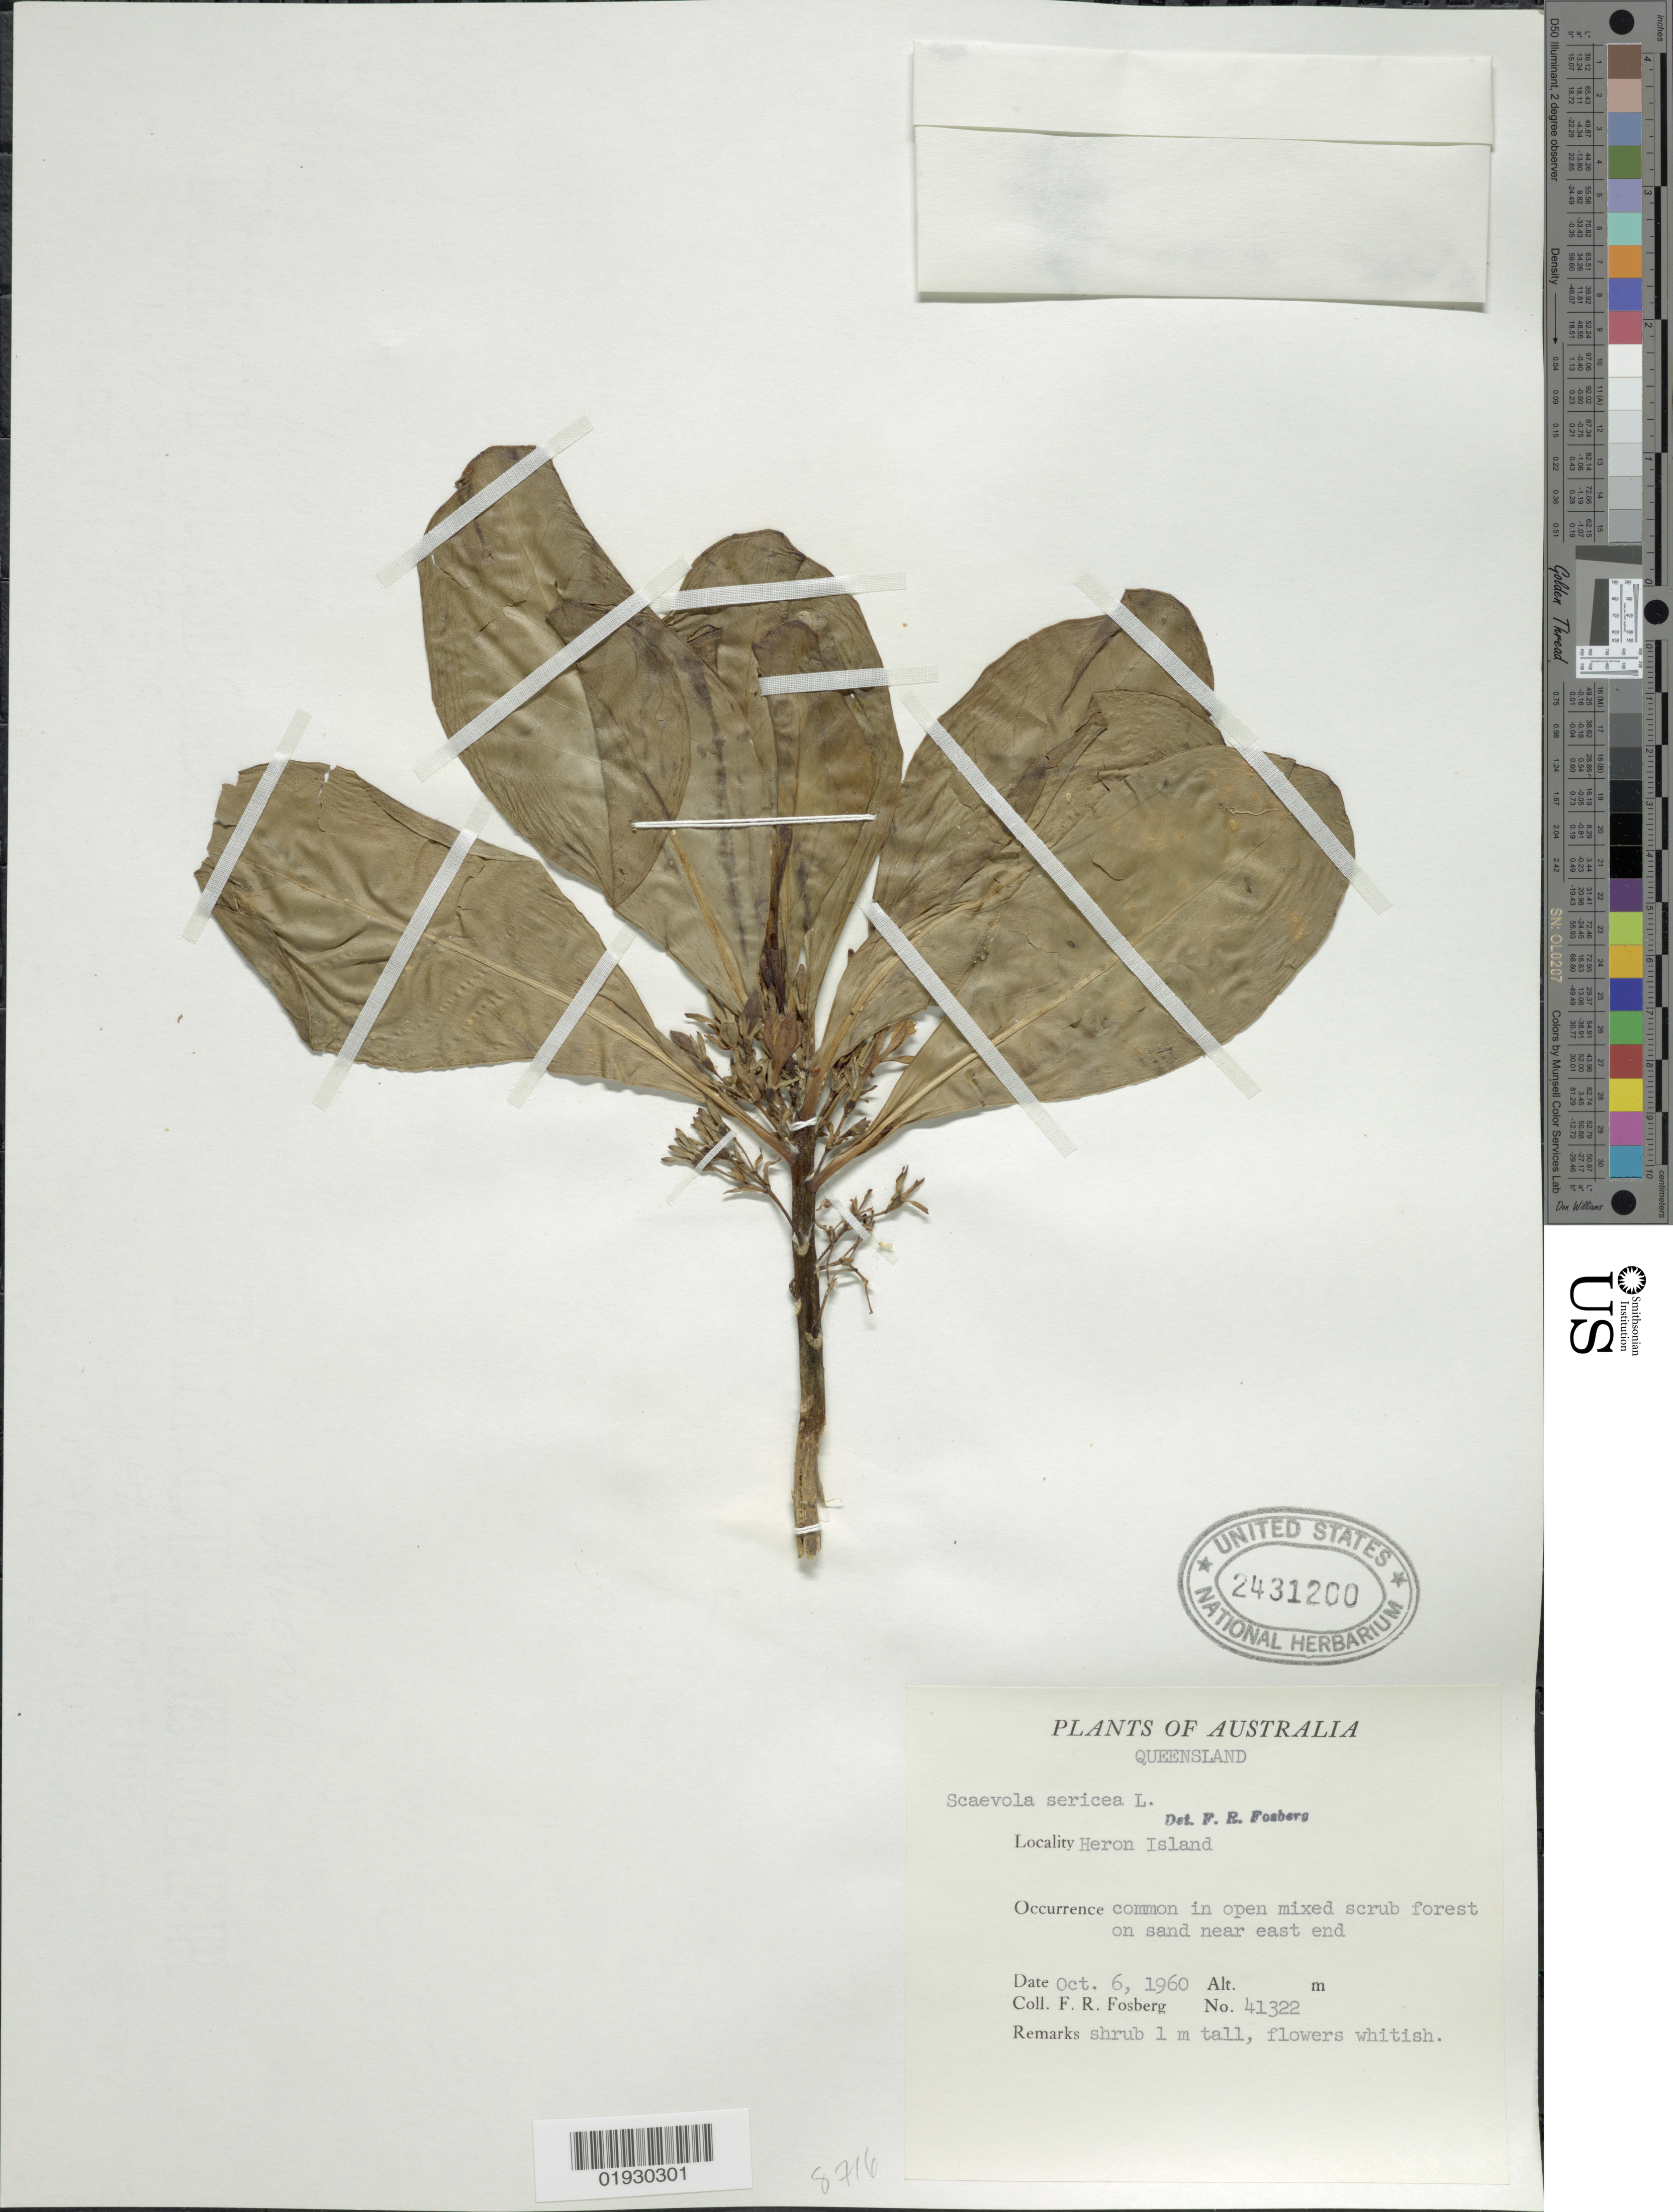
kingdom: Plantae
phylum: Tracheophyta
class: Magnoliopsida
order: Asterales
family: Goodeniaceae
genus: Scaevola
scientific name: Scaevola sericea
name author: Vahl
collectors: F. R. Fosberg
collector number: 41322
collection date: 1960-10-06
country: Australia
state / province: Queensland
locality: Heron Island. Common in open mixed scrub forest on sand near east end.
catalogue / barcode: US 2431200